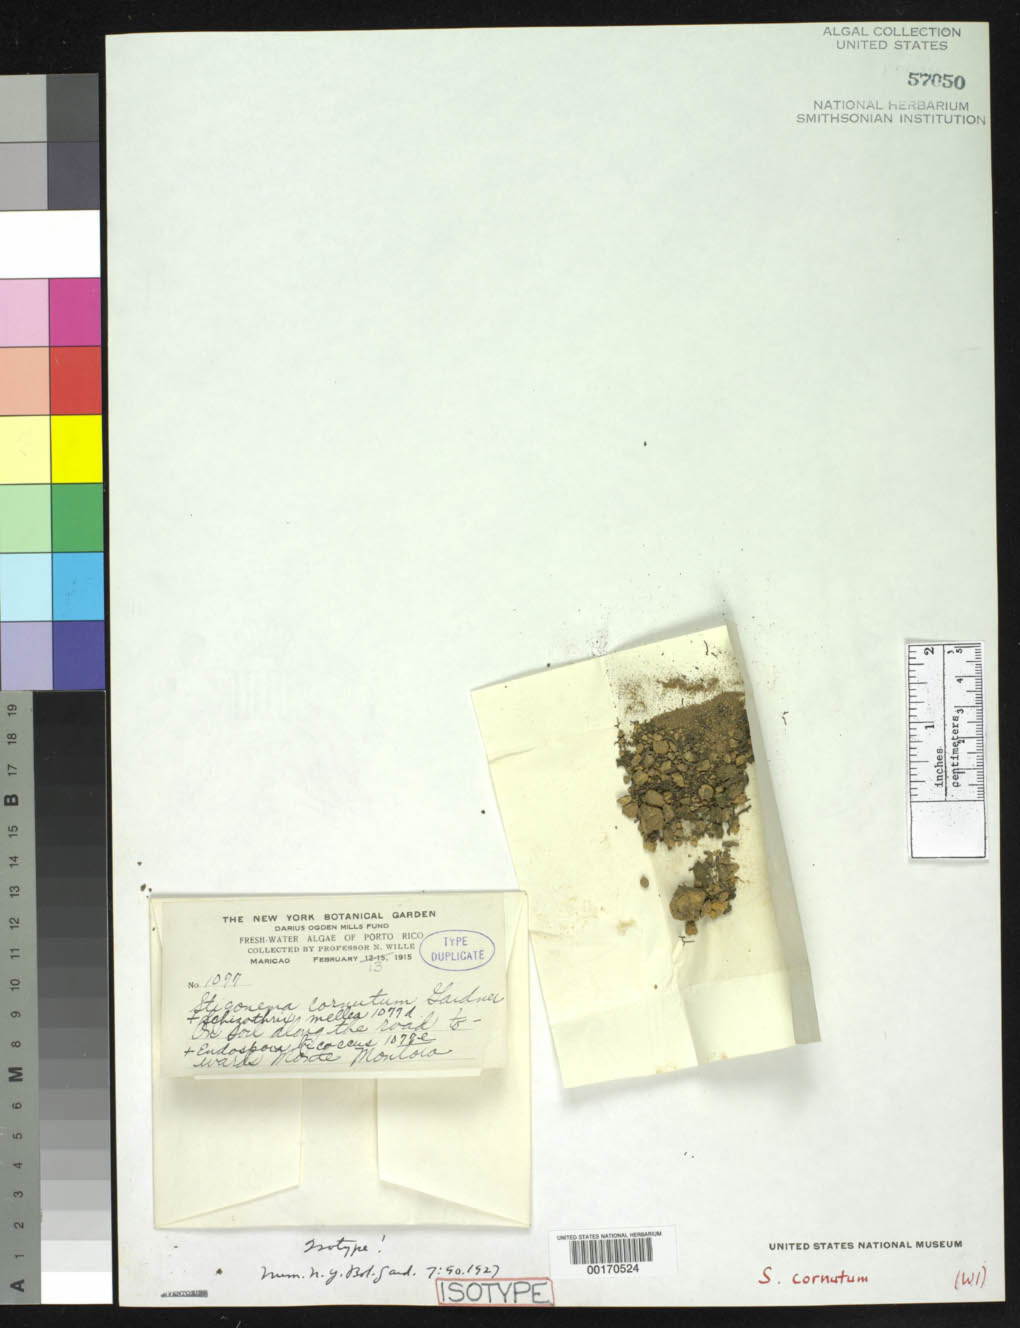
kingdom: Bacteria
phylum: Cyanobacteria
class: Cyanobacteriia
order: Cyanobacteriales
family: Stigonemataceae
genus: Stigonema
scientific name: Stigonema cornutum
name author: N.L. Gardner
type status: Isotype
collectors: N. Wille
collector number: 1077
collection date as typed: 13 Feb 1915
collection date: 1915-02-13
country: Puerto Rico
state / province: Maricao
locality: Monte Montoro.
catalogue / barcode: US 57050